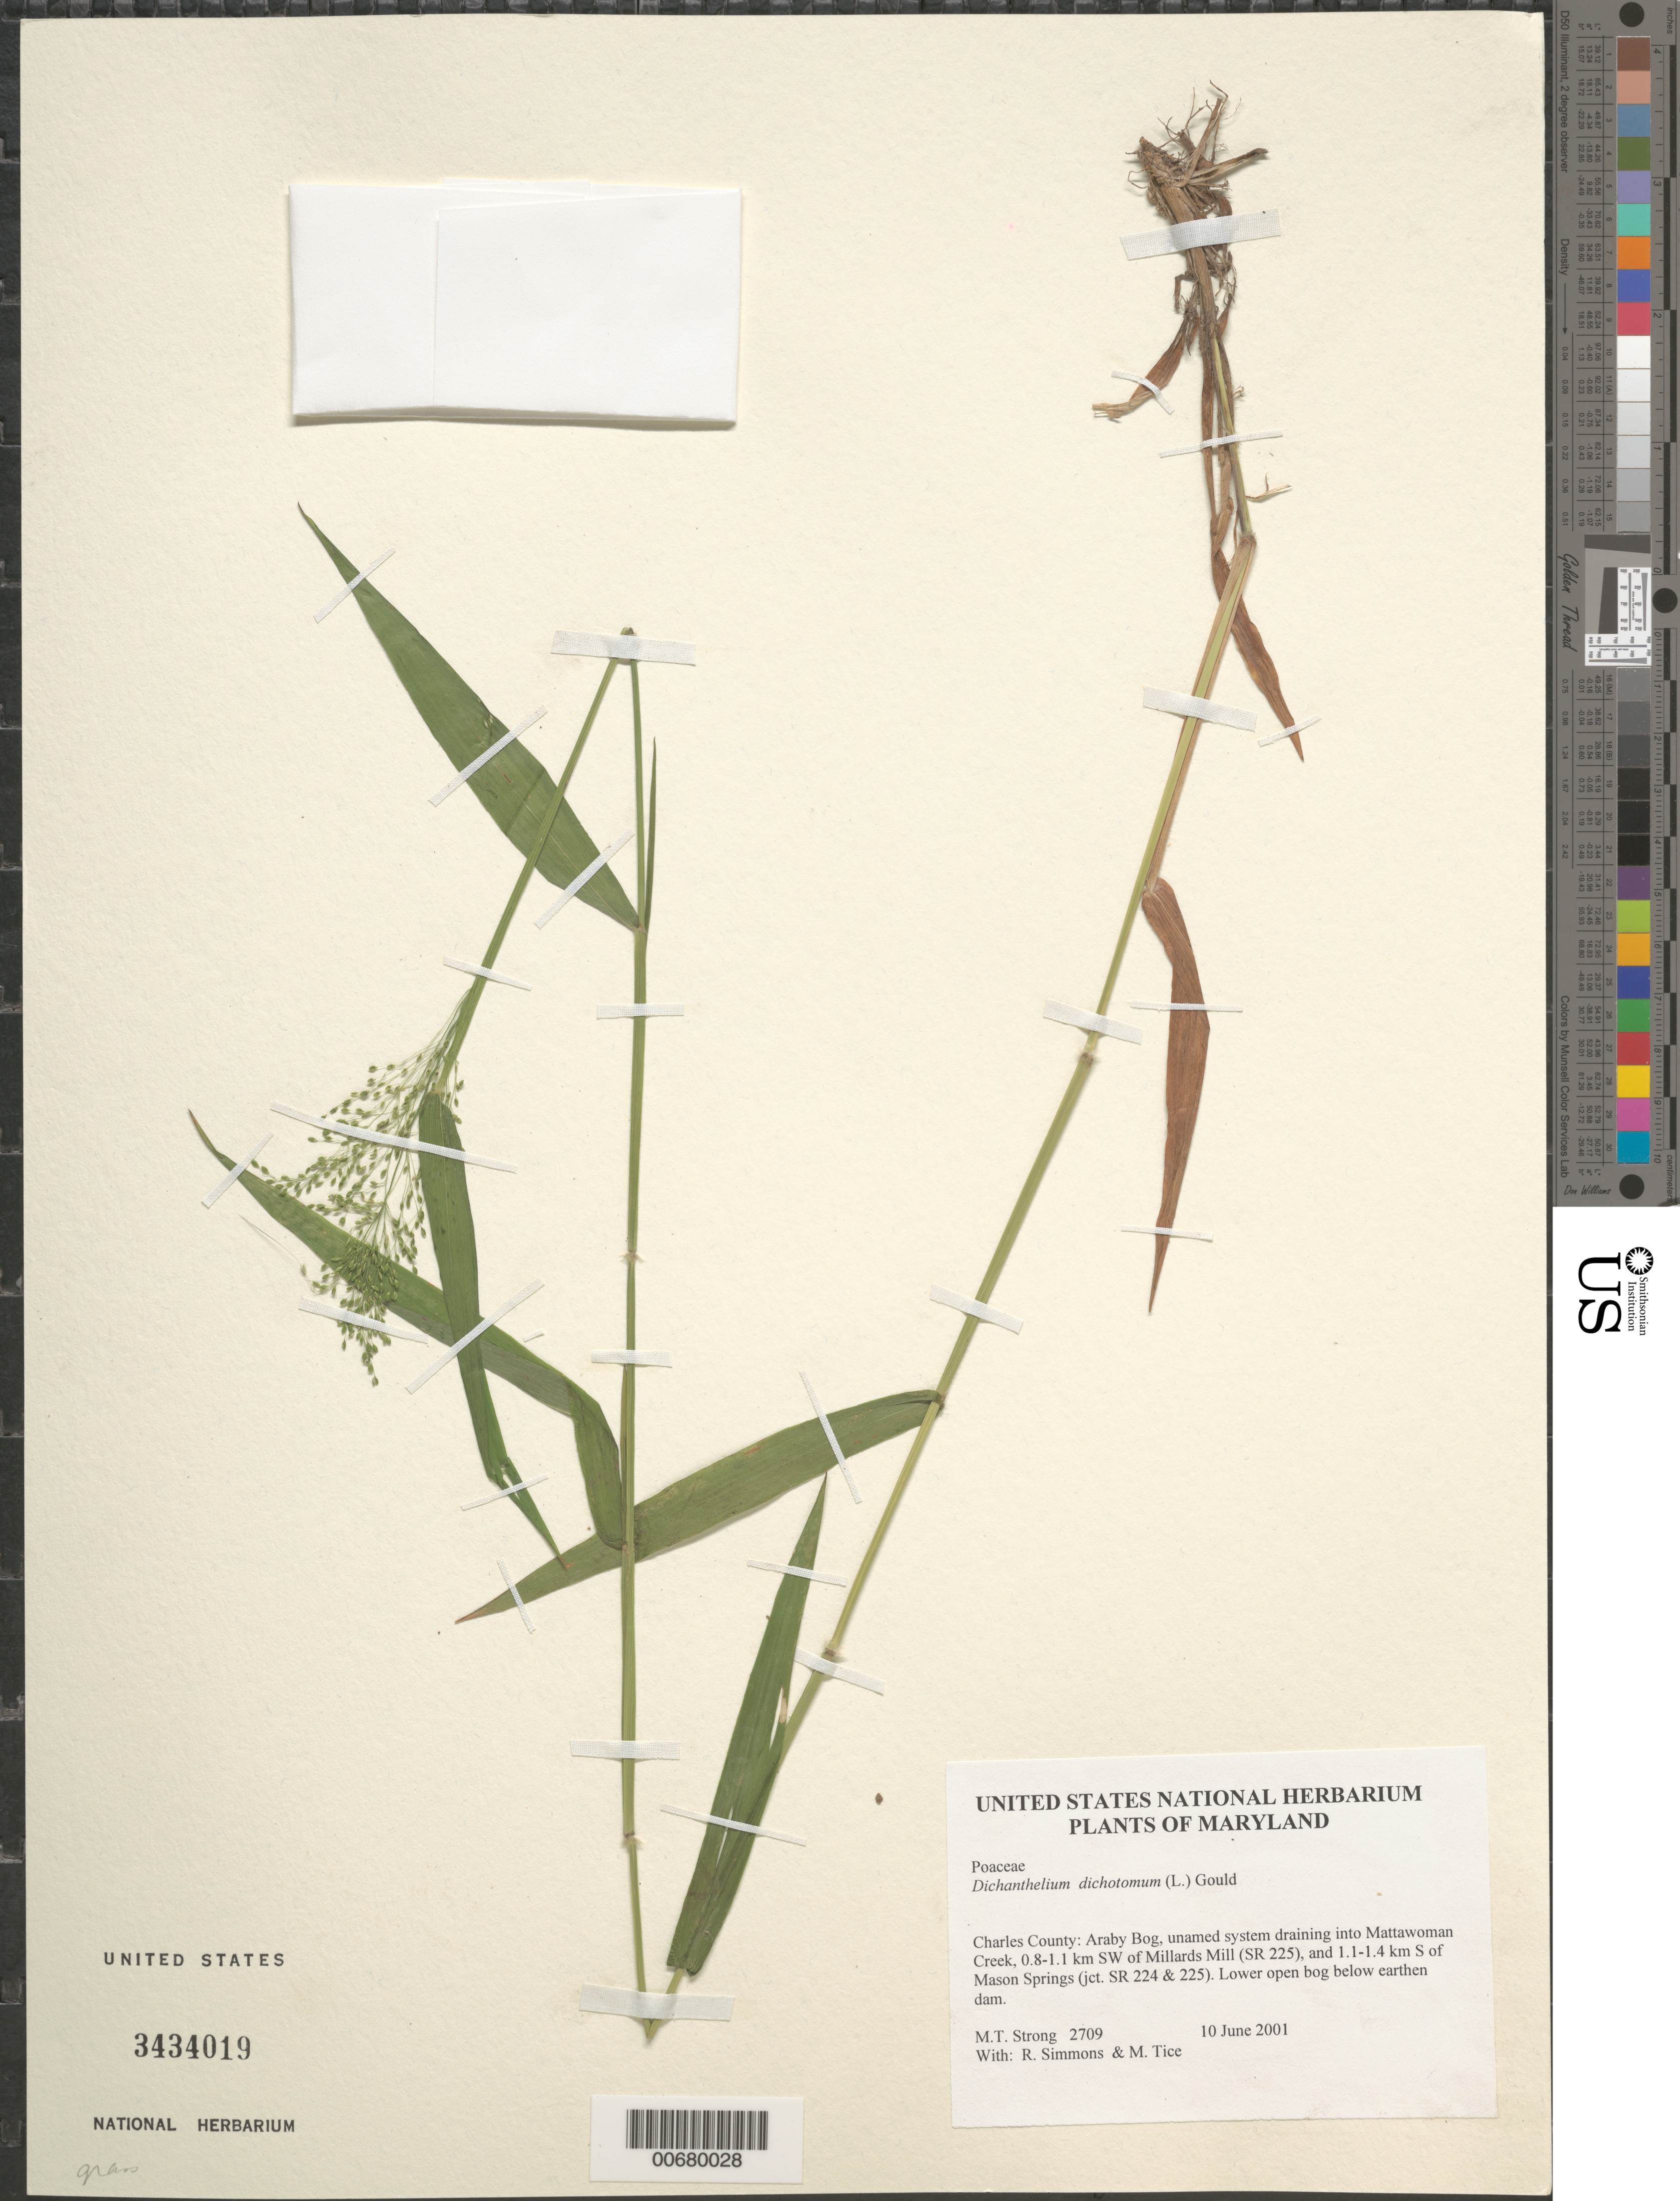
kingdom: Plantae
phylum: Tracheophyta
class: Liliopsida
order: Poales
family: Poaceae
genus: Dichanthelium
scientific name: Dichanthelium dichotomum var. dichotomum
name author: (L.) Gould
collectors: M. T. Strong, R. Simmons & M. Tice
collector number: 2709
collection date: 2001-06-10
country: United States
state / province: Maryland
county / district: Charles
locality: Charles County: Araby Bog, unamed system drainage into Mattawoman Creek, 0.8-1.1 km SW of Millards Mill (SR 225), and 1.1-1.4 km S of Mason Springs (jct. SR 224 & 225). Lower open bog below earthen dam.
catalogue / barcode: US 3434019